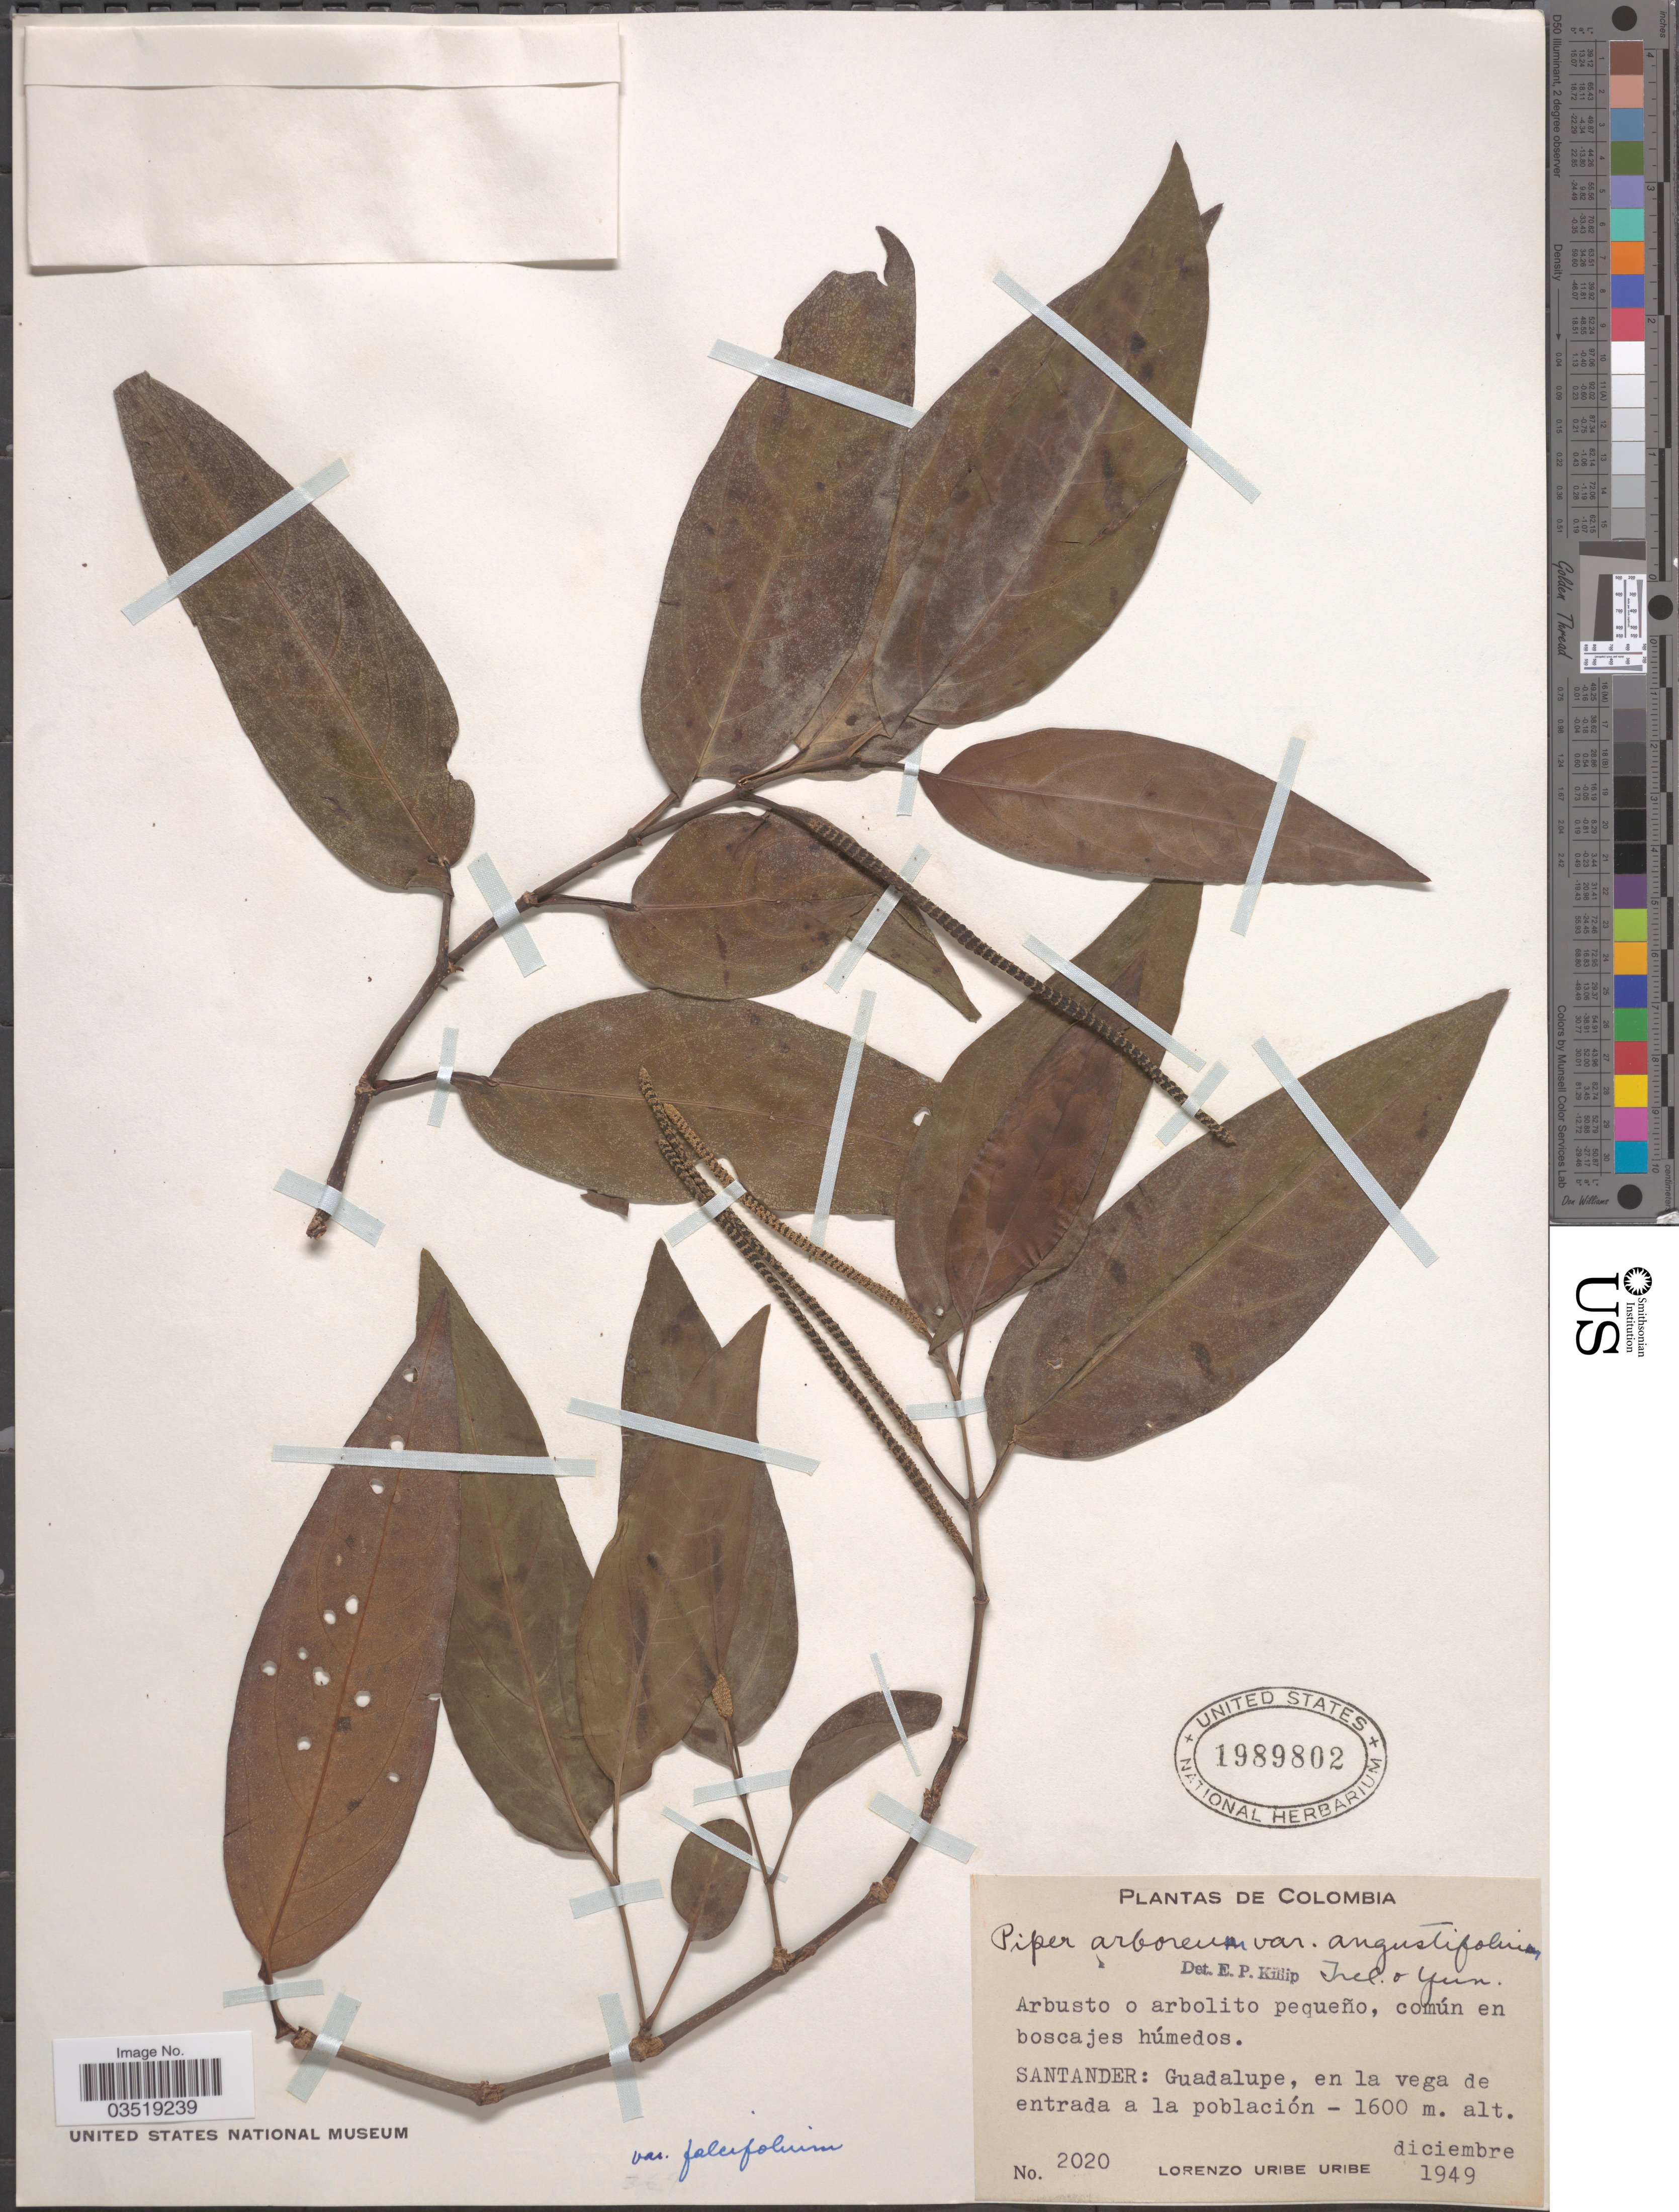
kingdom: Plantae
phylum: Tracheophyta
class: Magnoliopsida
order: Piperales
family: Piperaceae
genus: Piper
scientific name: Piper arboreum var. arboreum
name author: Aubl.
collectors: L. Uribe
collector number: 2020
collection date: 1949-12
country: Colombia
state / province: Santander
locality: Guadalupe.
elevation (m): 1600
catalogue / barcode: US 1989802